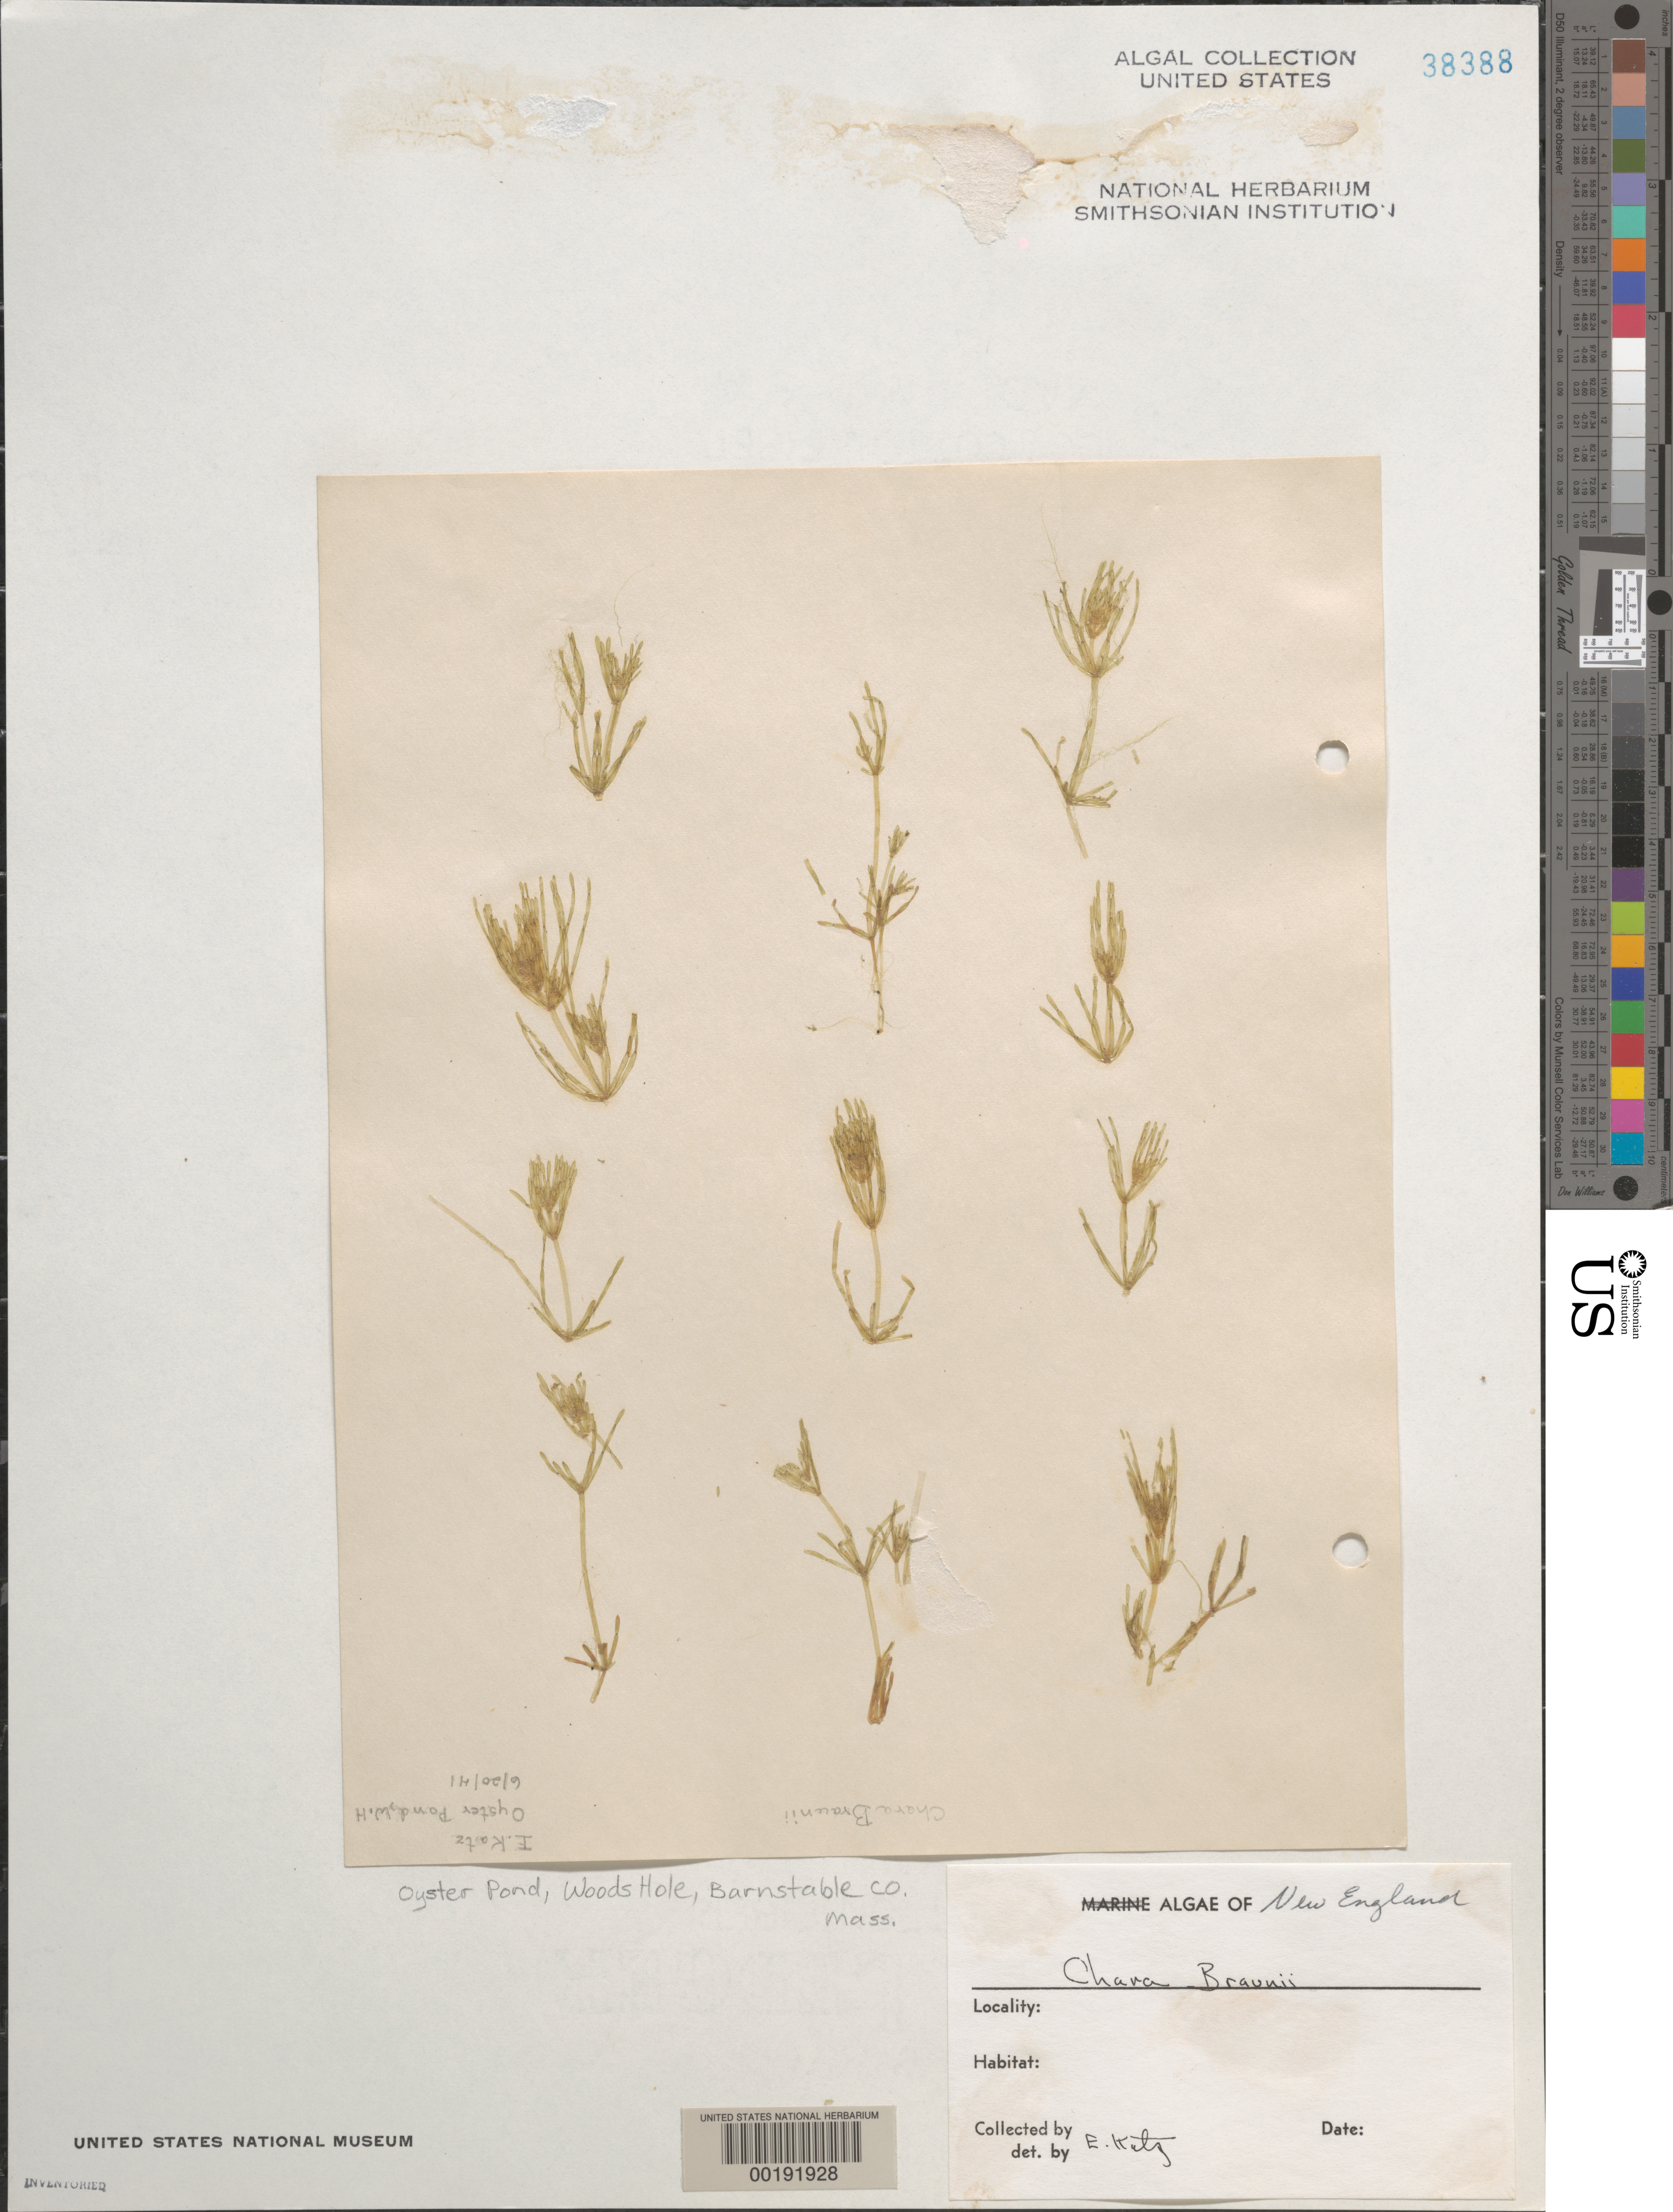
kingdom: Plantae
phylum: Charophyta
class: Charophyceae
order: Charales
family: Characeae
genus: Chara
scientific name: Chara braunii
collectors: E. Katz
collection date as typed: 20 Jun 1941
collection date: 1941-06-20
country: United States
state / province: Massachusetts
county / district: Barnstable County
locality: Woods Hole, Oyster Pond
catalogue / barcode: US 38388